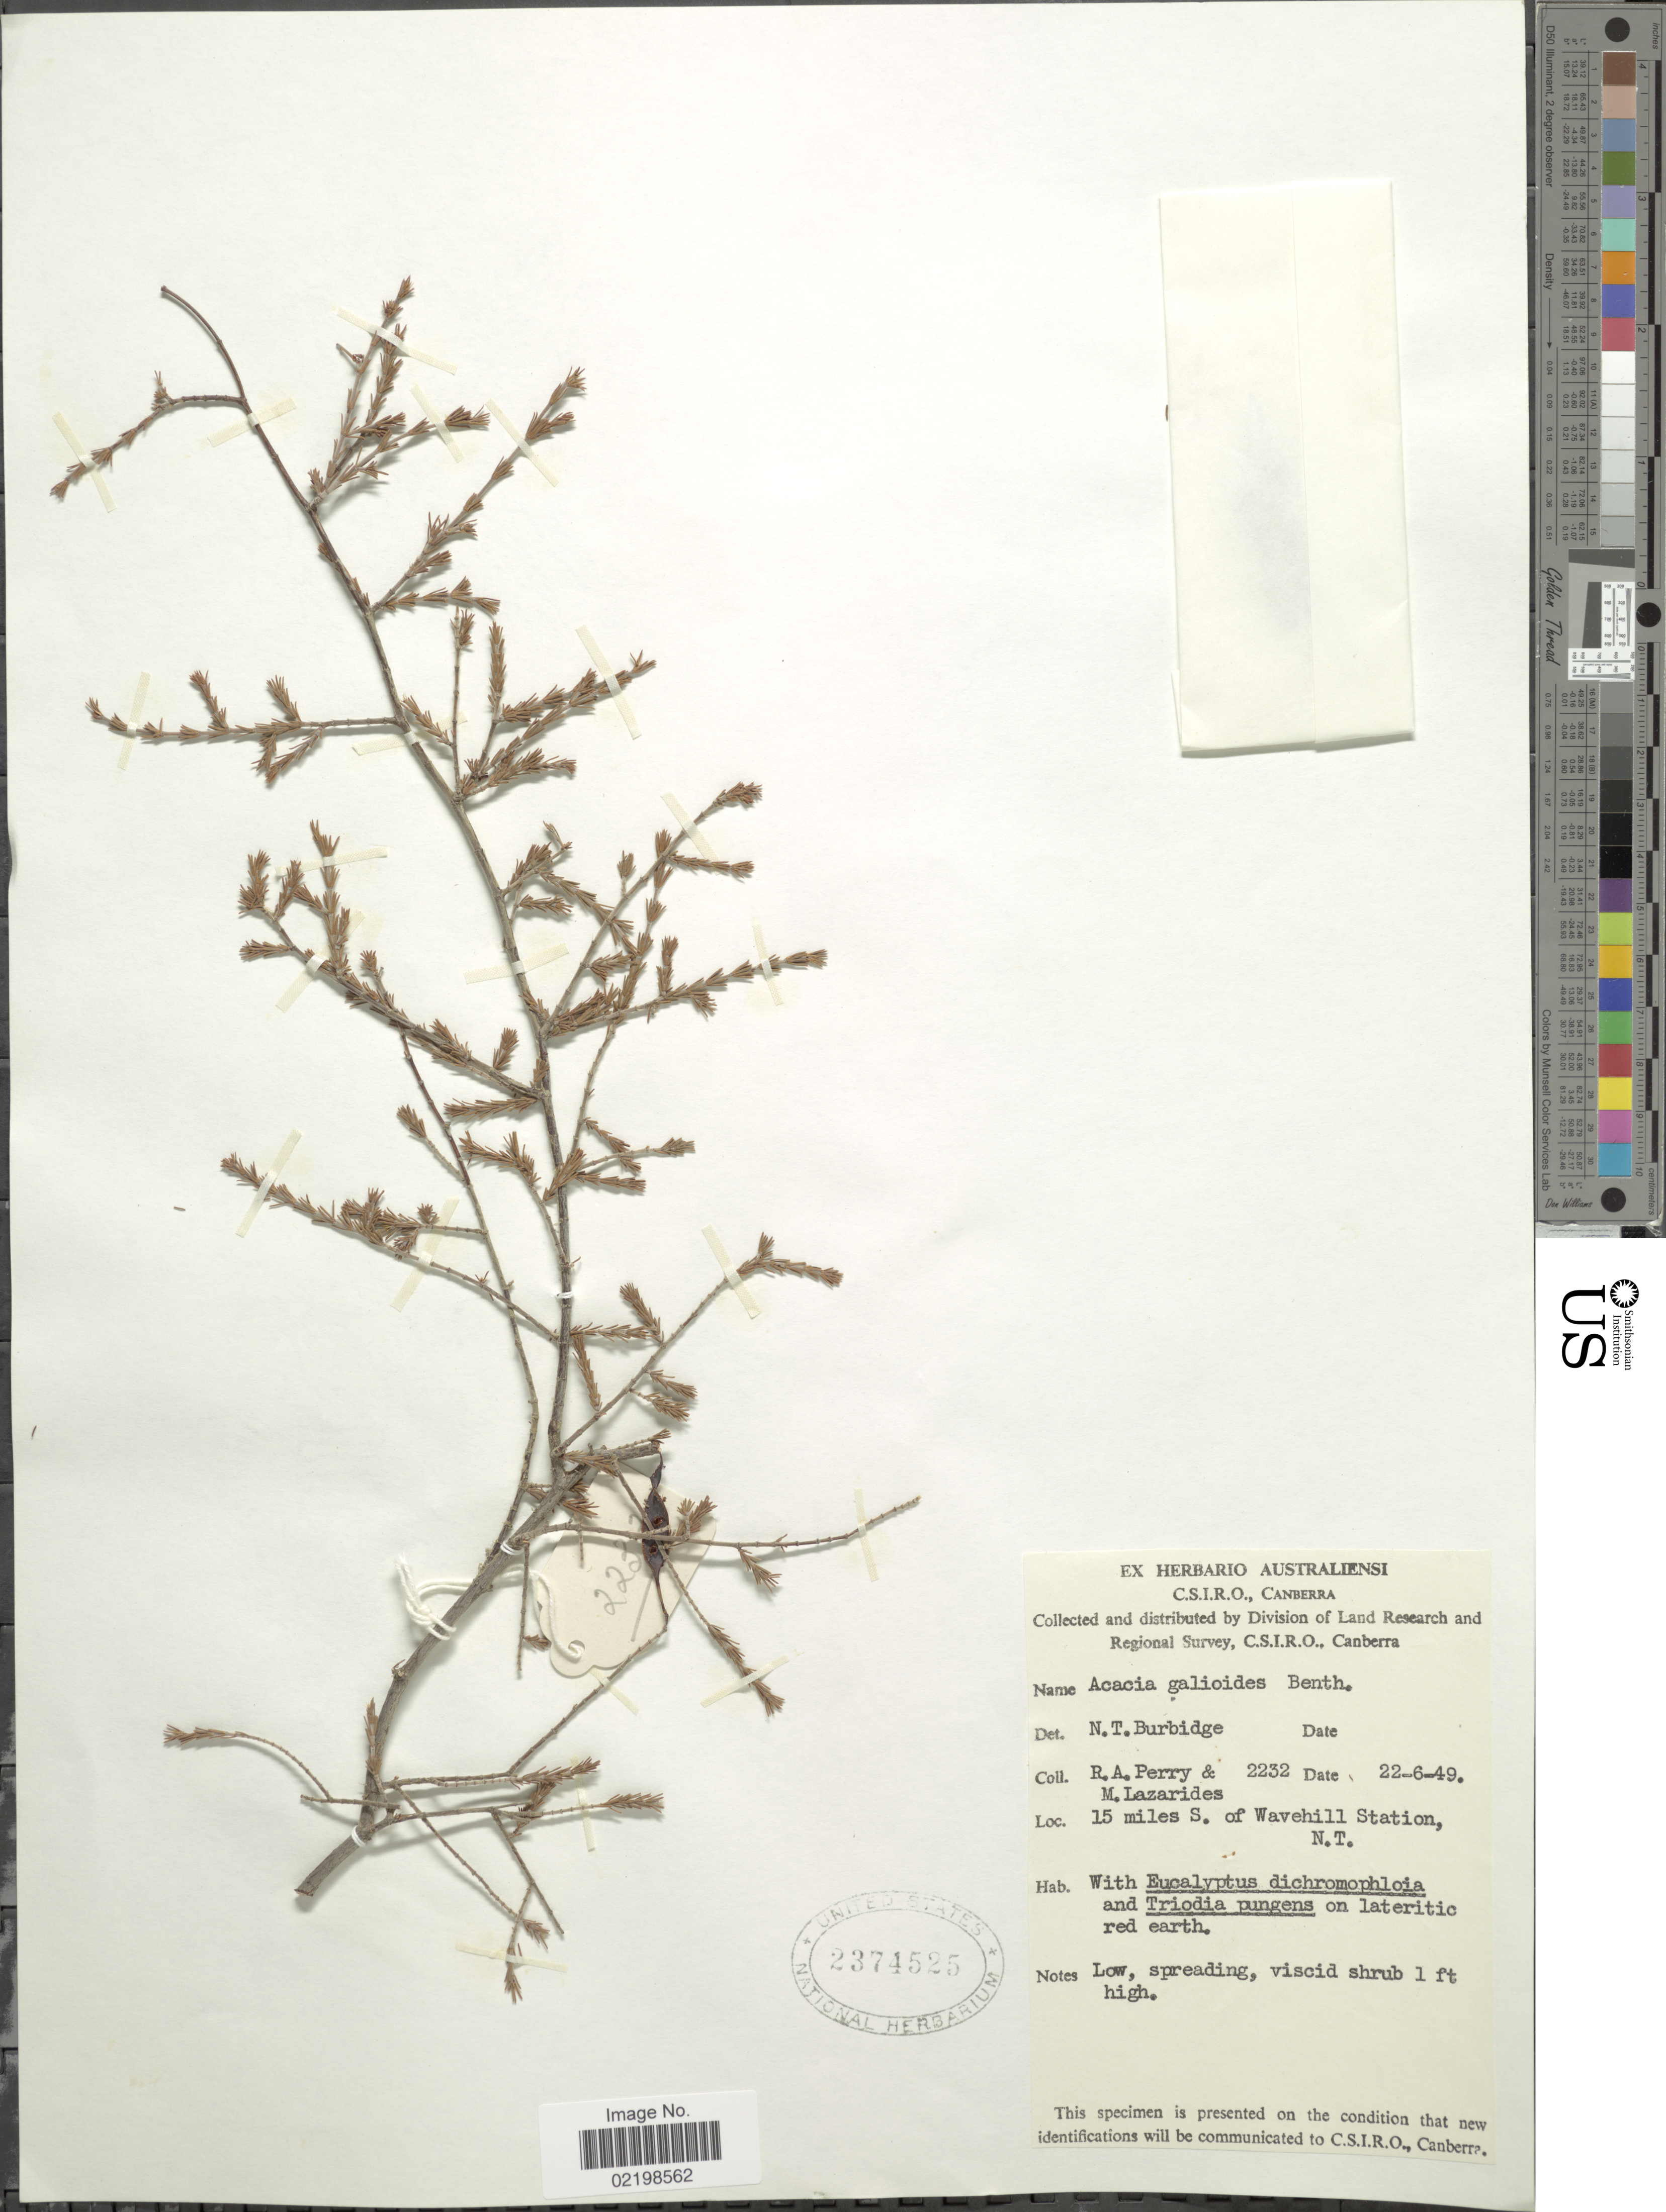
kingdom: Plantae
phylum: Tracheophyta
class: Magnoliopsida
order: Fabales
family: Fabaceae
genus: Acacia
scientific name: Acacia galioides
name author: Benth.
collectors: Perry, R. A. & M. Lazarides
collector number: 2232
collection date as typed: Transcribed d/m/y: 22/6/49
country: Australia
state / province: Northern Territory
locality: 15 miles S. of Wavehill Station, N.T.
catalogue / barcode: US 2374525